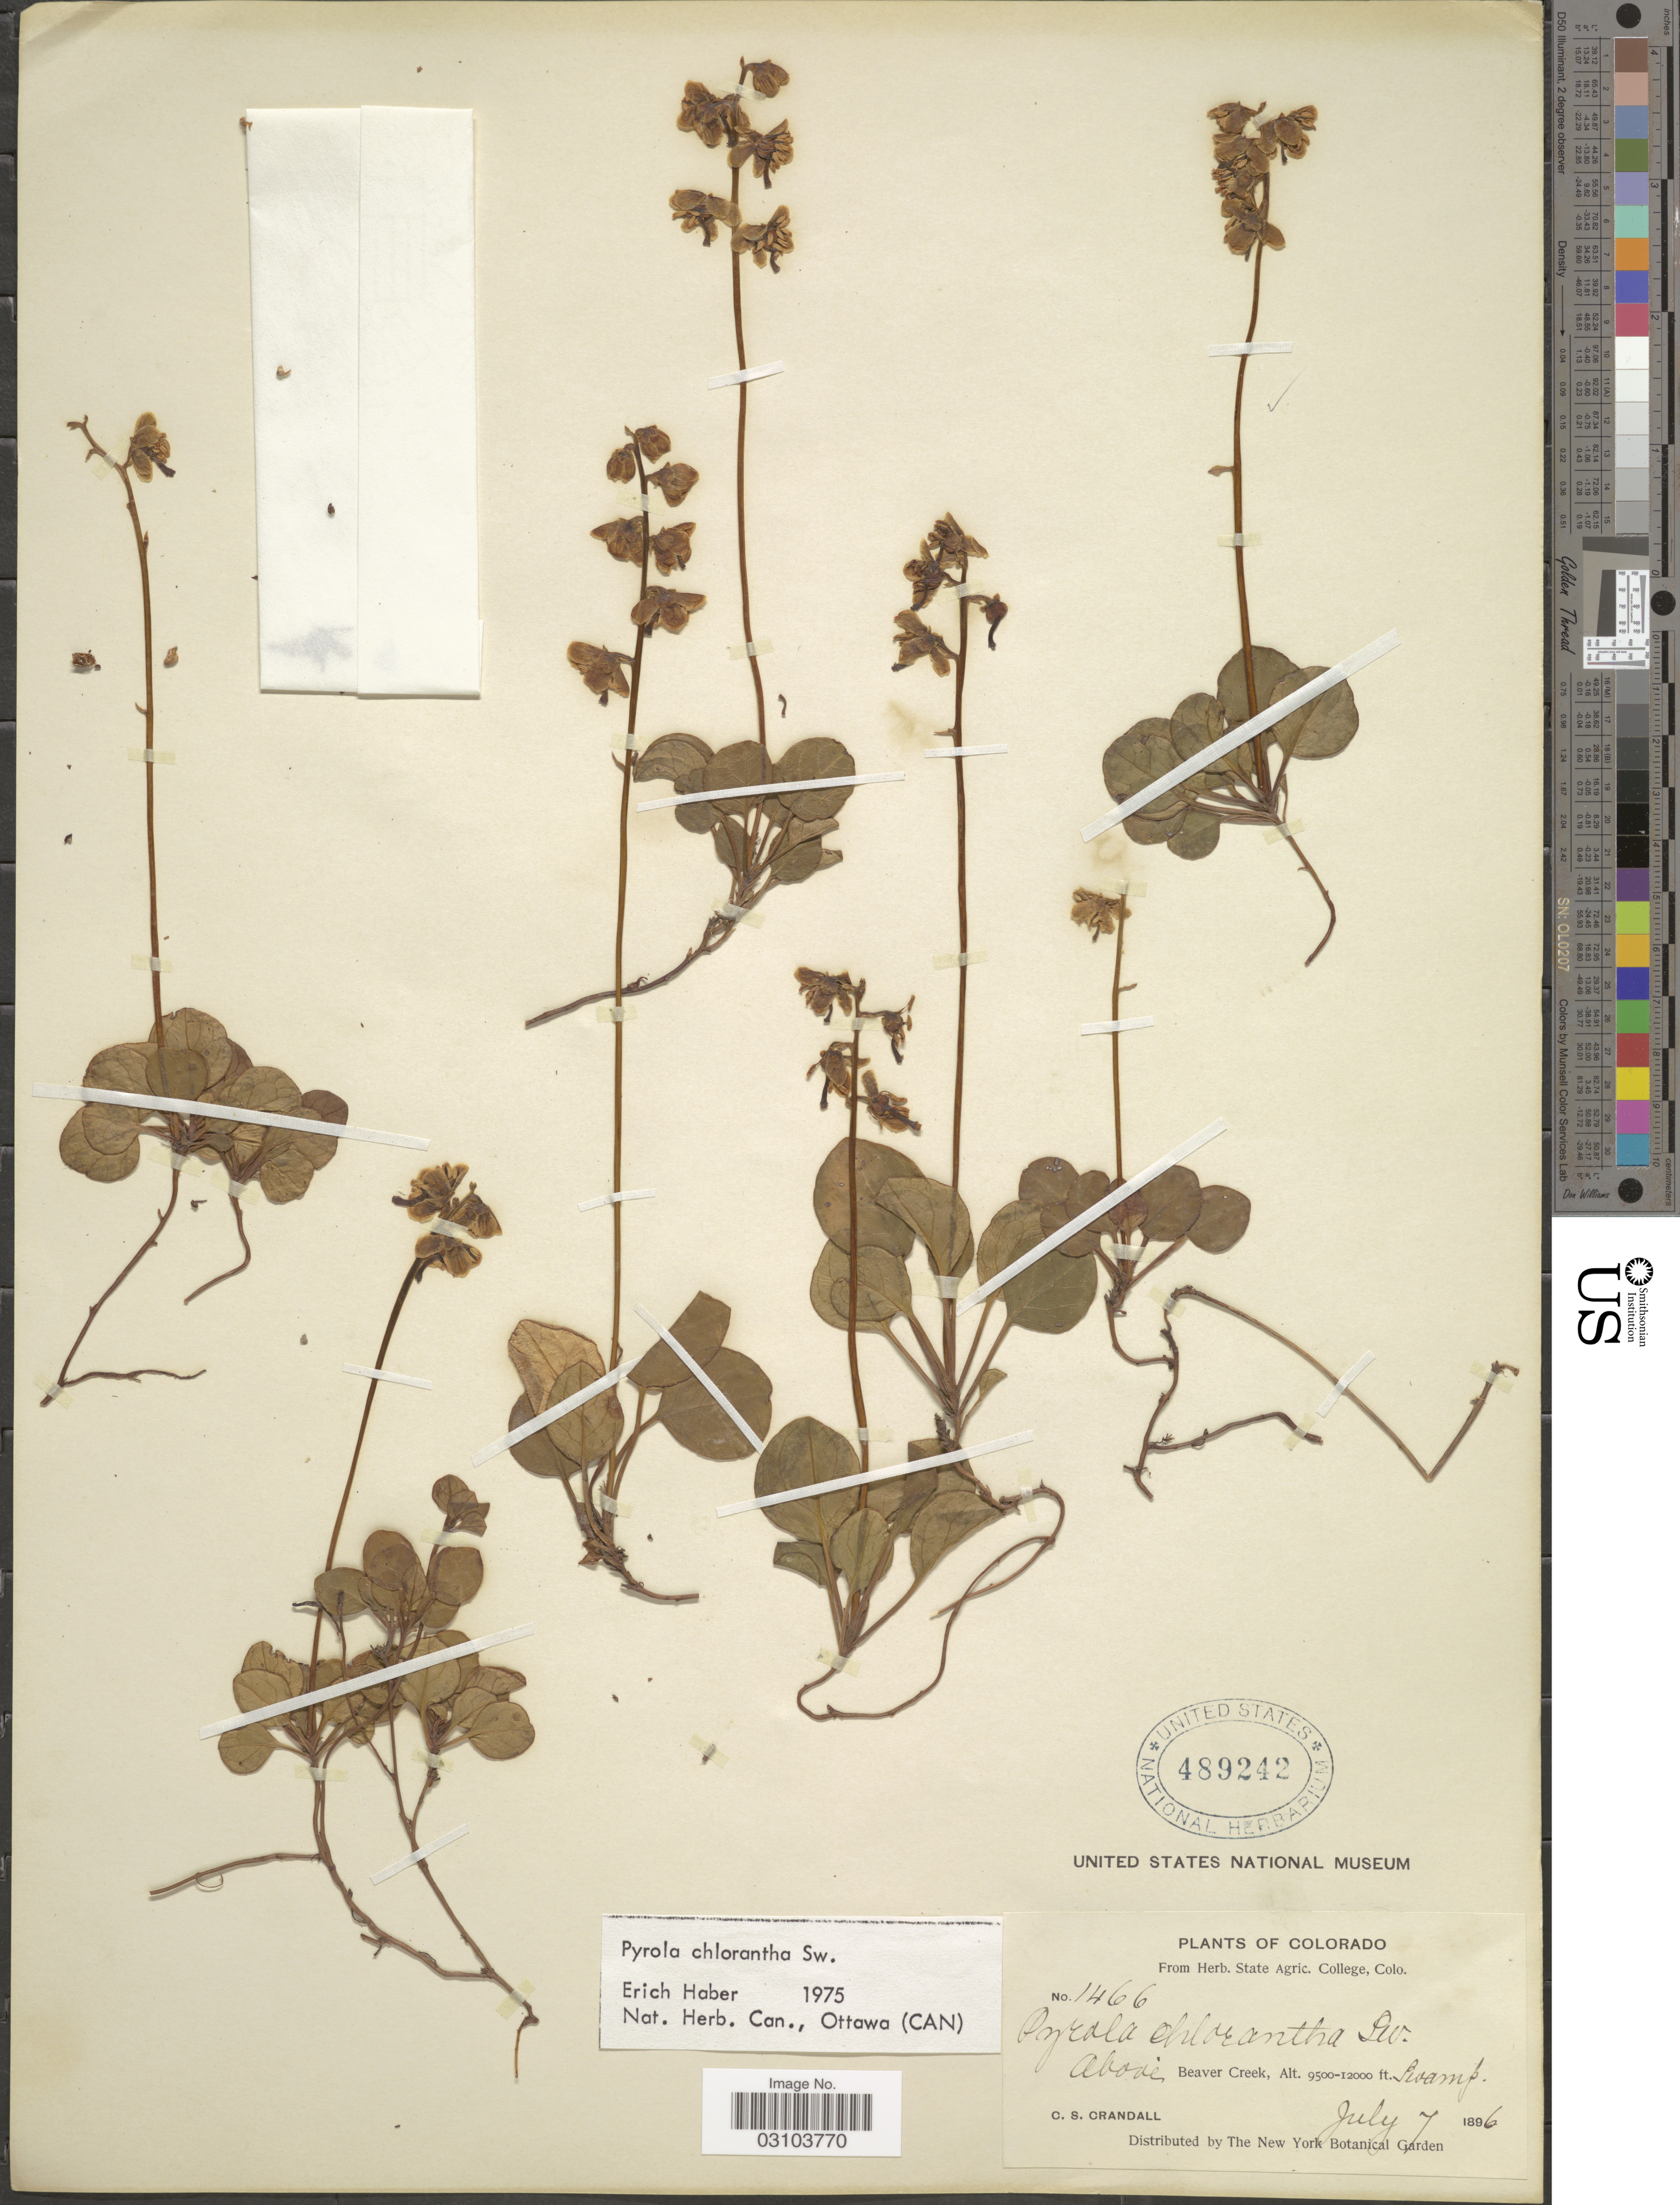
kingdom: Plantae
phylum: Tracheophyta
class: Magnoliopsida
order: Ericales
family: Ericaceae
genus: Pyrola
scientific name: Pyrola chlorantha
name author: Schweigg.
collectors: C. Crandall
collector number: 1466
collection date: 1896-07-07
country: United States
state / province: Colorado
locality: Above Beaver Creek.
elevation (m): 2896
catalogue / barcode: US 489242